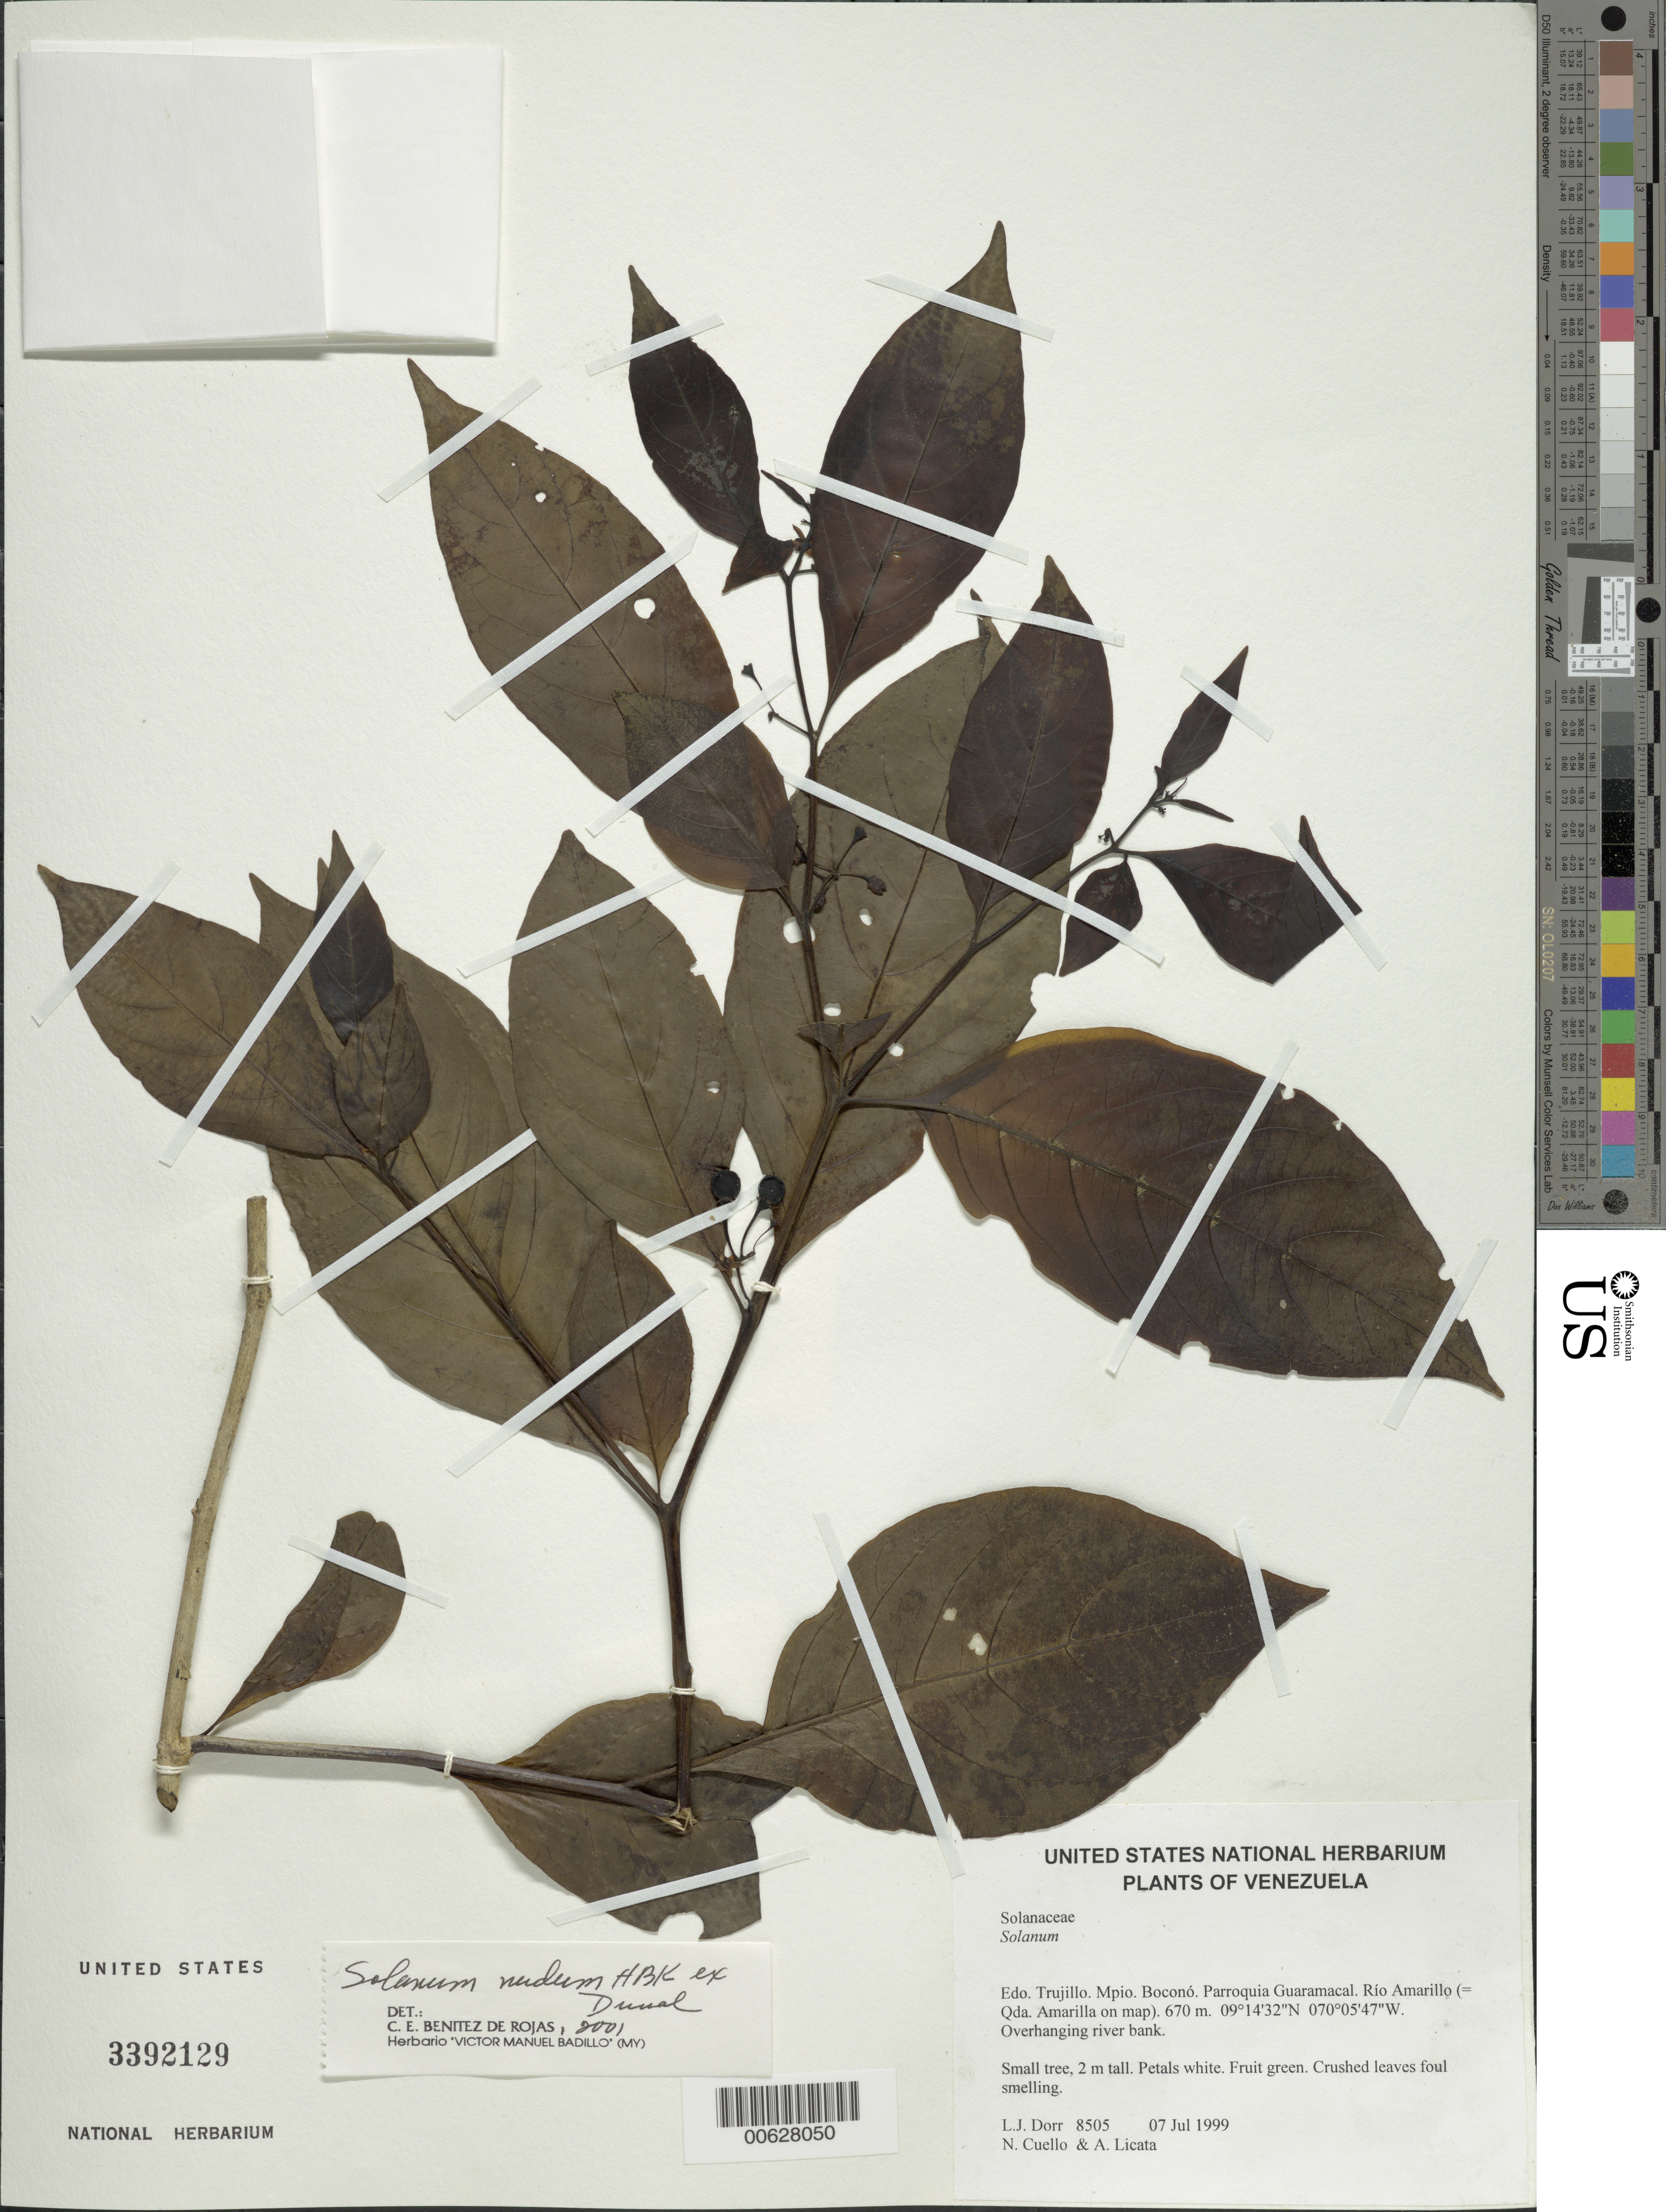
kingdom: Plantae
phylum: Tracheophyta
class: Magnoliopsida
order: Solanales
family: Solanaceae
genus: Solanum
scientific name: Solanum nudum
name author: Dunal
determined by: Benítez, C. E.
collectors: L. J. Dorr, N. L. Cuello & A. Licata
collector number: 8505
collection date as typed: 07 Jul 1999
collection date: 1999-07-07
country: Venezuela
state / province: Trujillo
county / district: Boconó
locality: Parroquia Guaramacal. Río Amarillo (= Qda. Amarilla on map)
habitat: Overhanging river bank.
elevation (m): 670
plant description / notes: PORT, US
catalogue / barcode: US 3392129